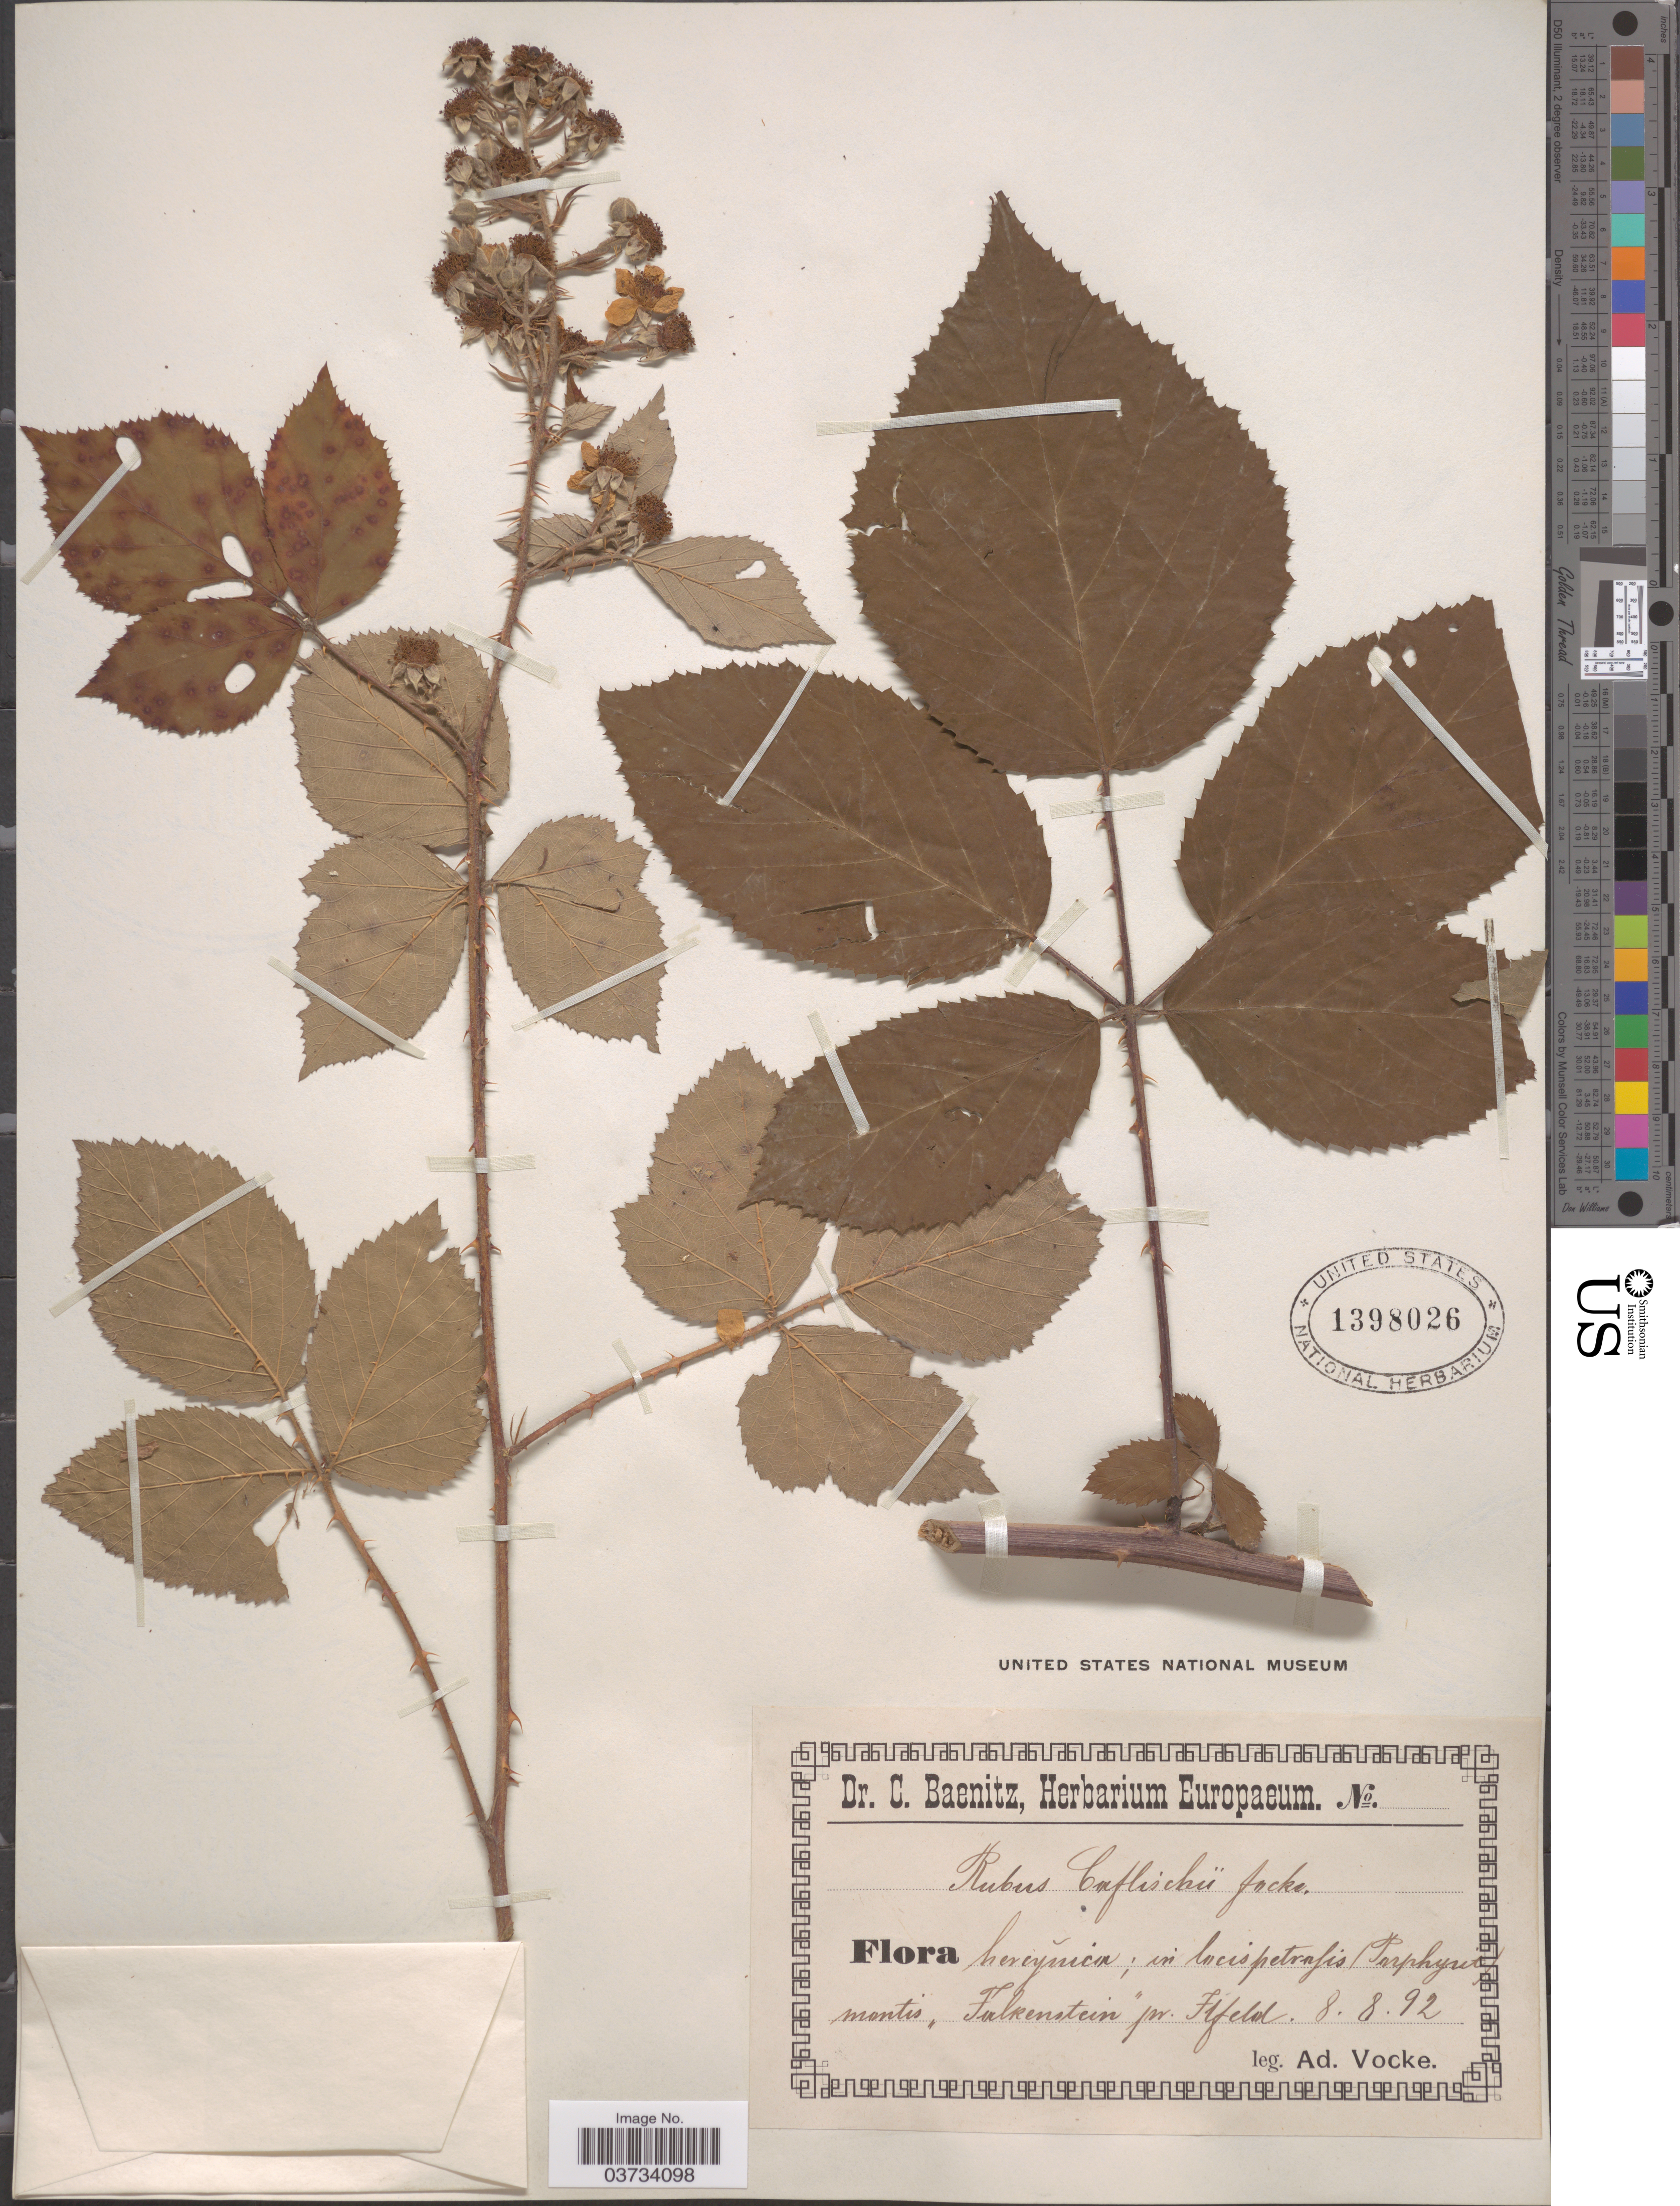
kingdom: Plantae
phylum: Tracheophyta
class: Magnoliopsida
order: Rosales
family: Rosaceae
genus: Rubus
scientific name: Rubus caflischii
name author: Focke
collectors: A. Vocke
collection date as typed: Transcribed d/m/y: 8/8/92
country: Germany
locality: Hercynica; in locis petrafis (Porphyrio) montis "Falkenstein" pr. Fljeld. [interpreted]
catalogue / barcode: US 1398026